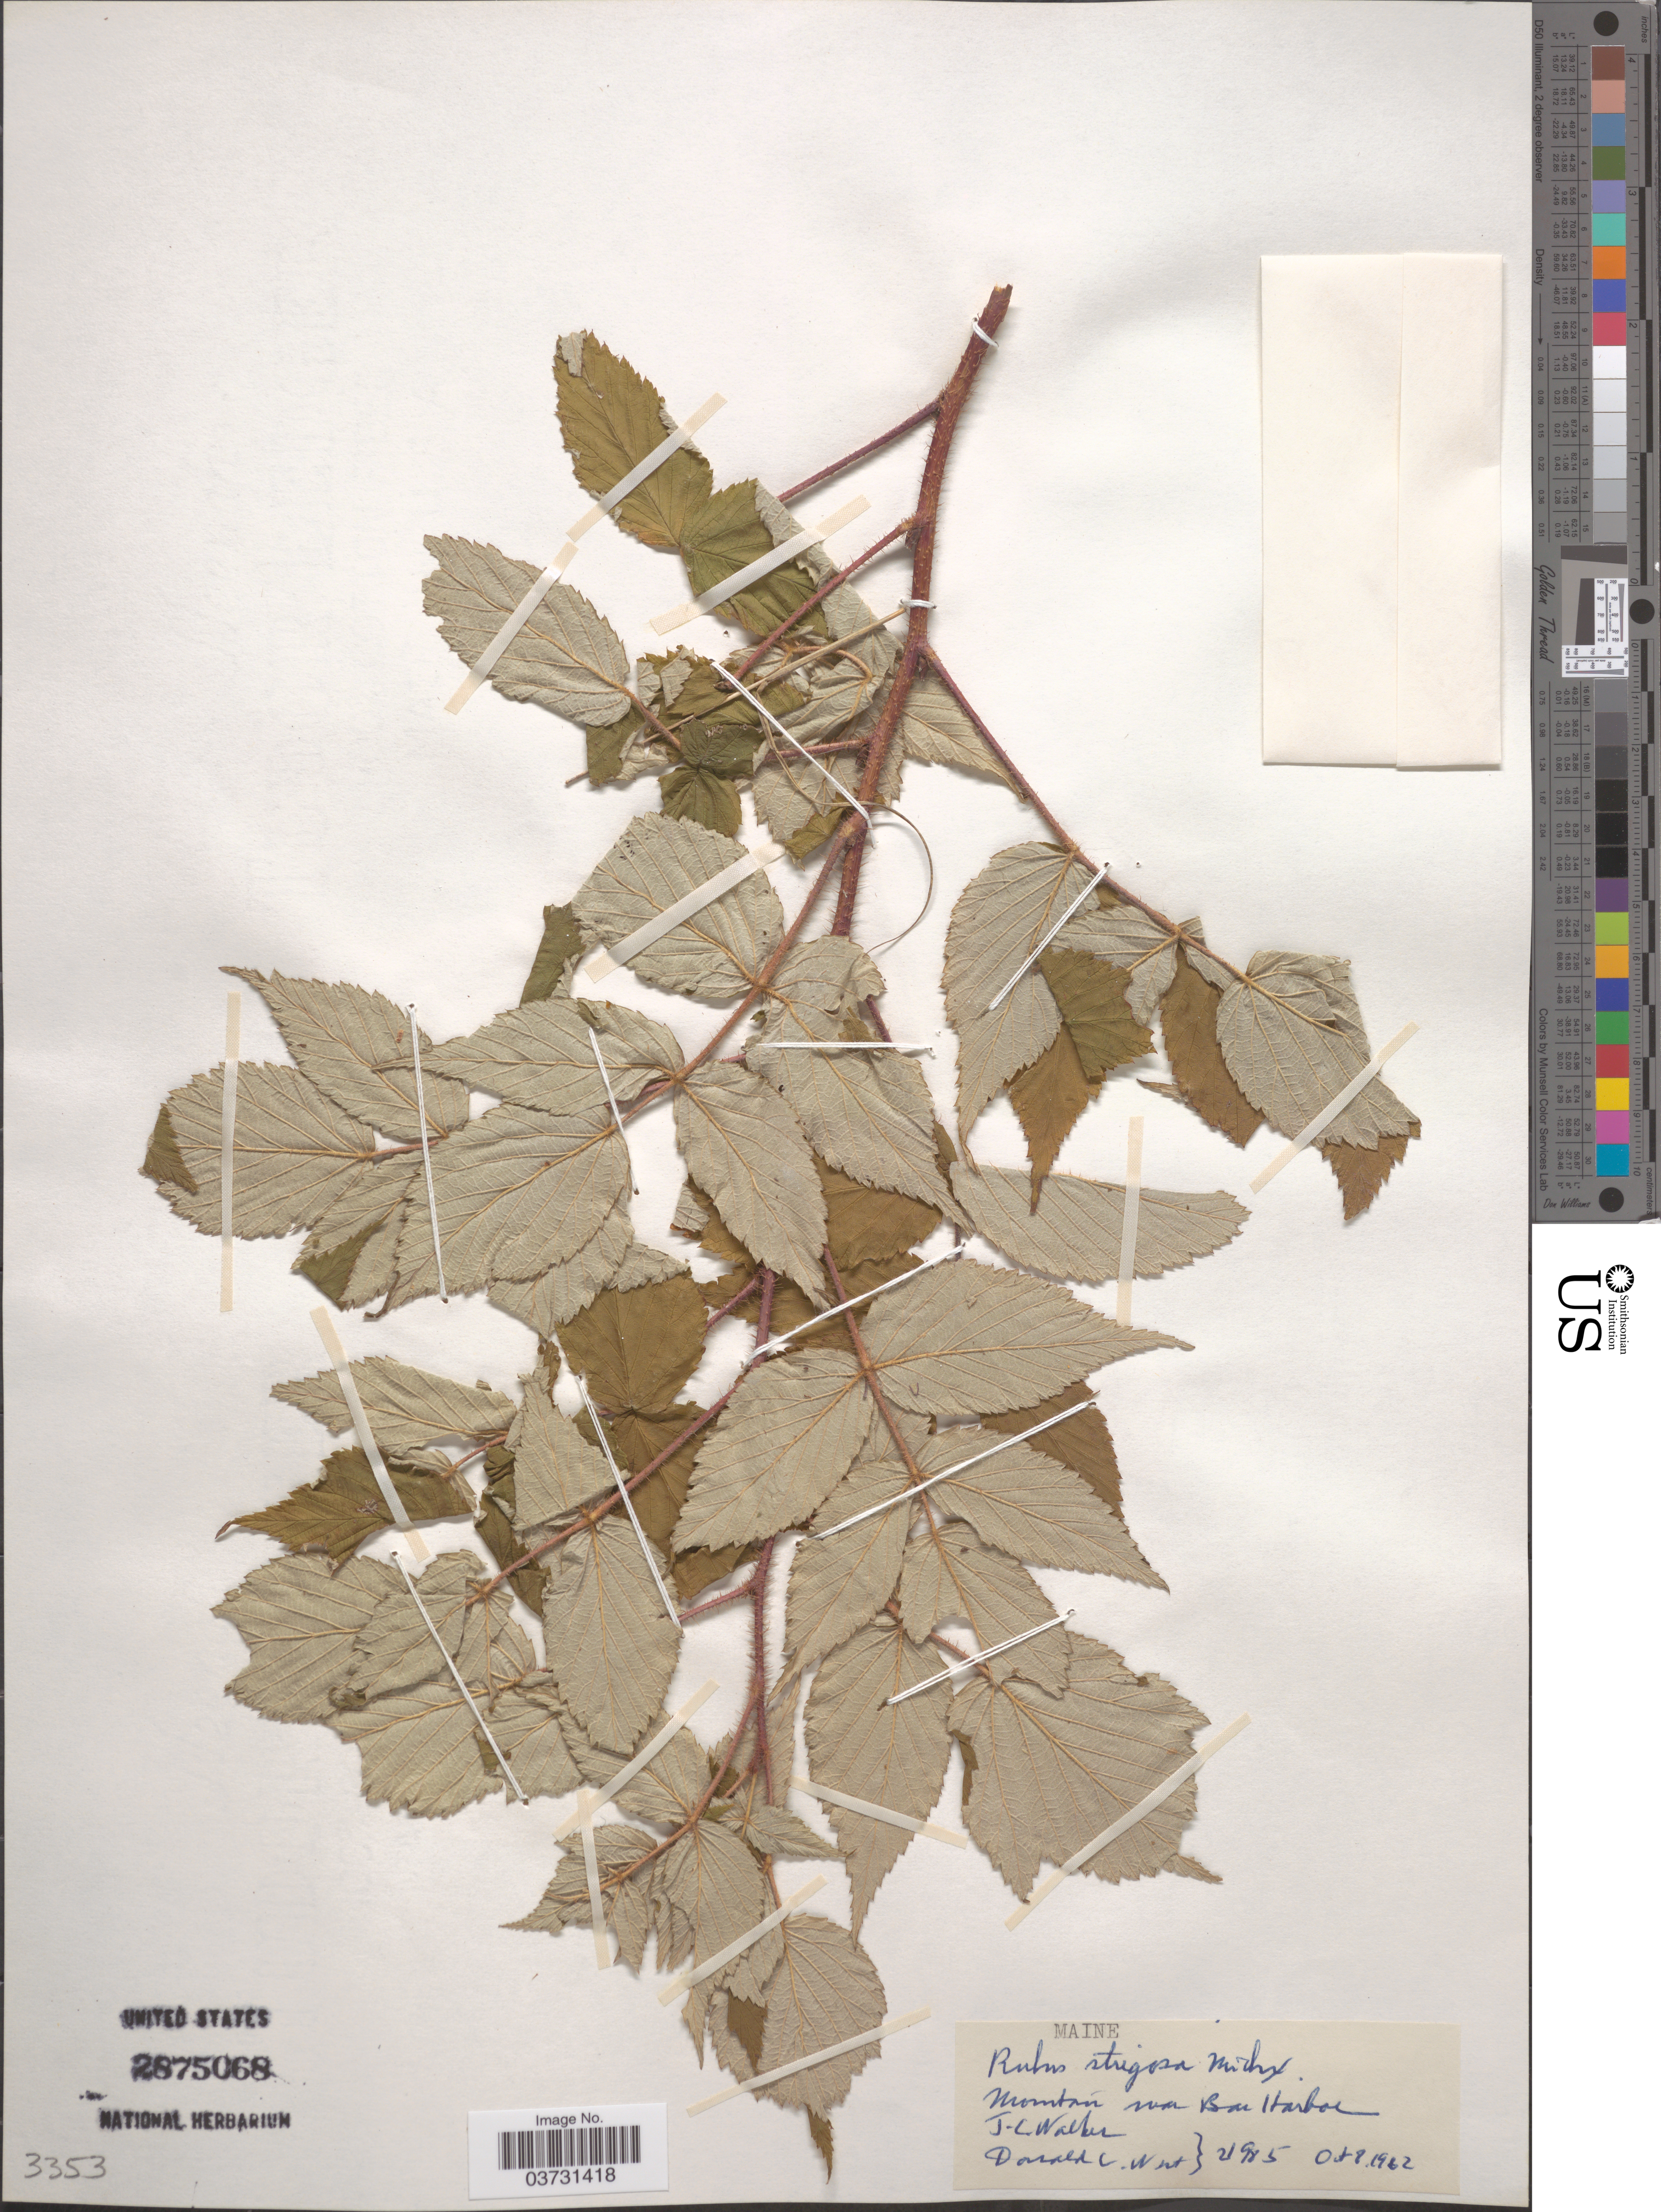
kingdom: Plantae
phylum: Tracheophyta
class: Magnoliopsida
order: Rosales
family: Rosaceae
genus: Rubus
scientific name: Rubus strigosus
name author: Michx.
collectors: J. Walker & D. Wert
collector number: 21985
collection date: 1982-10-08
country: United States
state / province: Maine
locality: Mountain near Bar Harbor.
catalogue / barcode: US 2875068